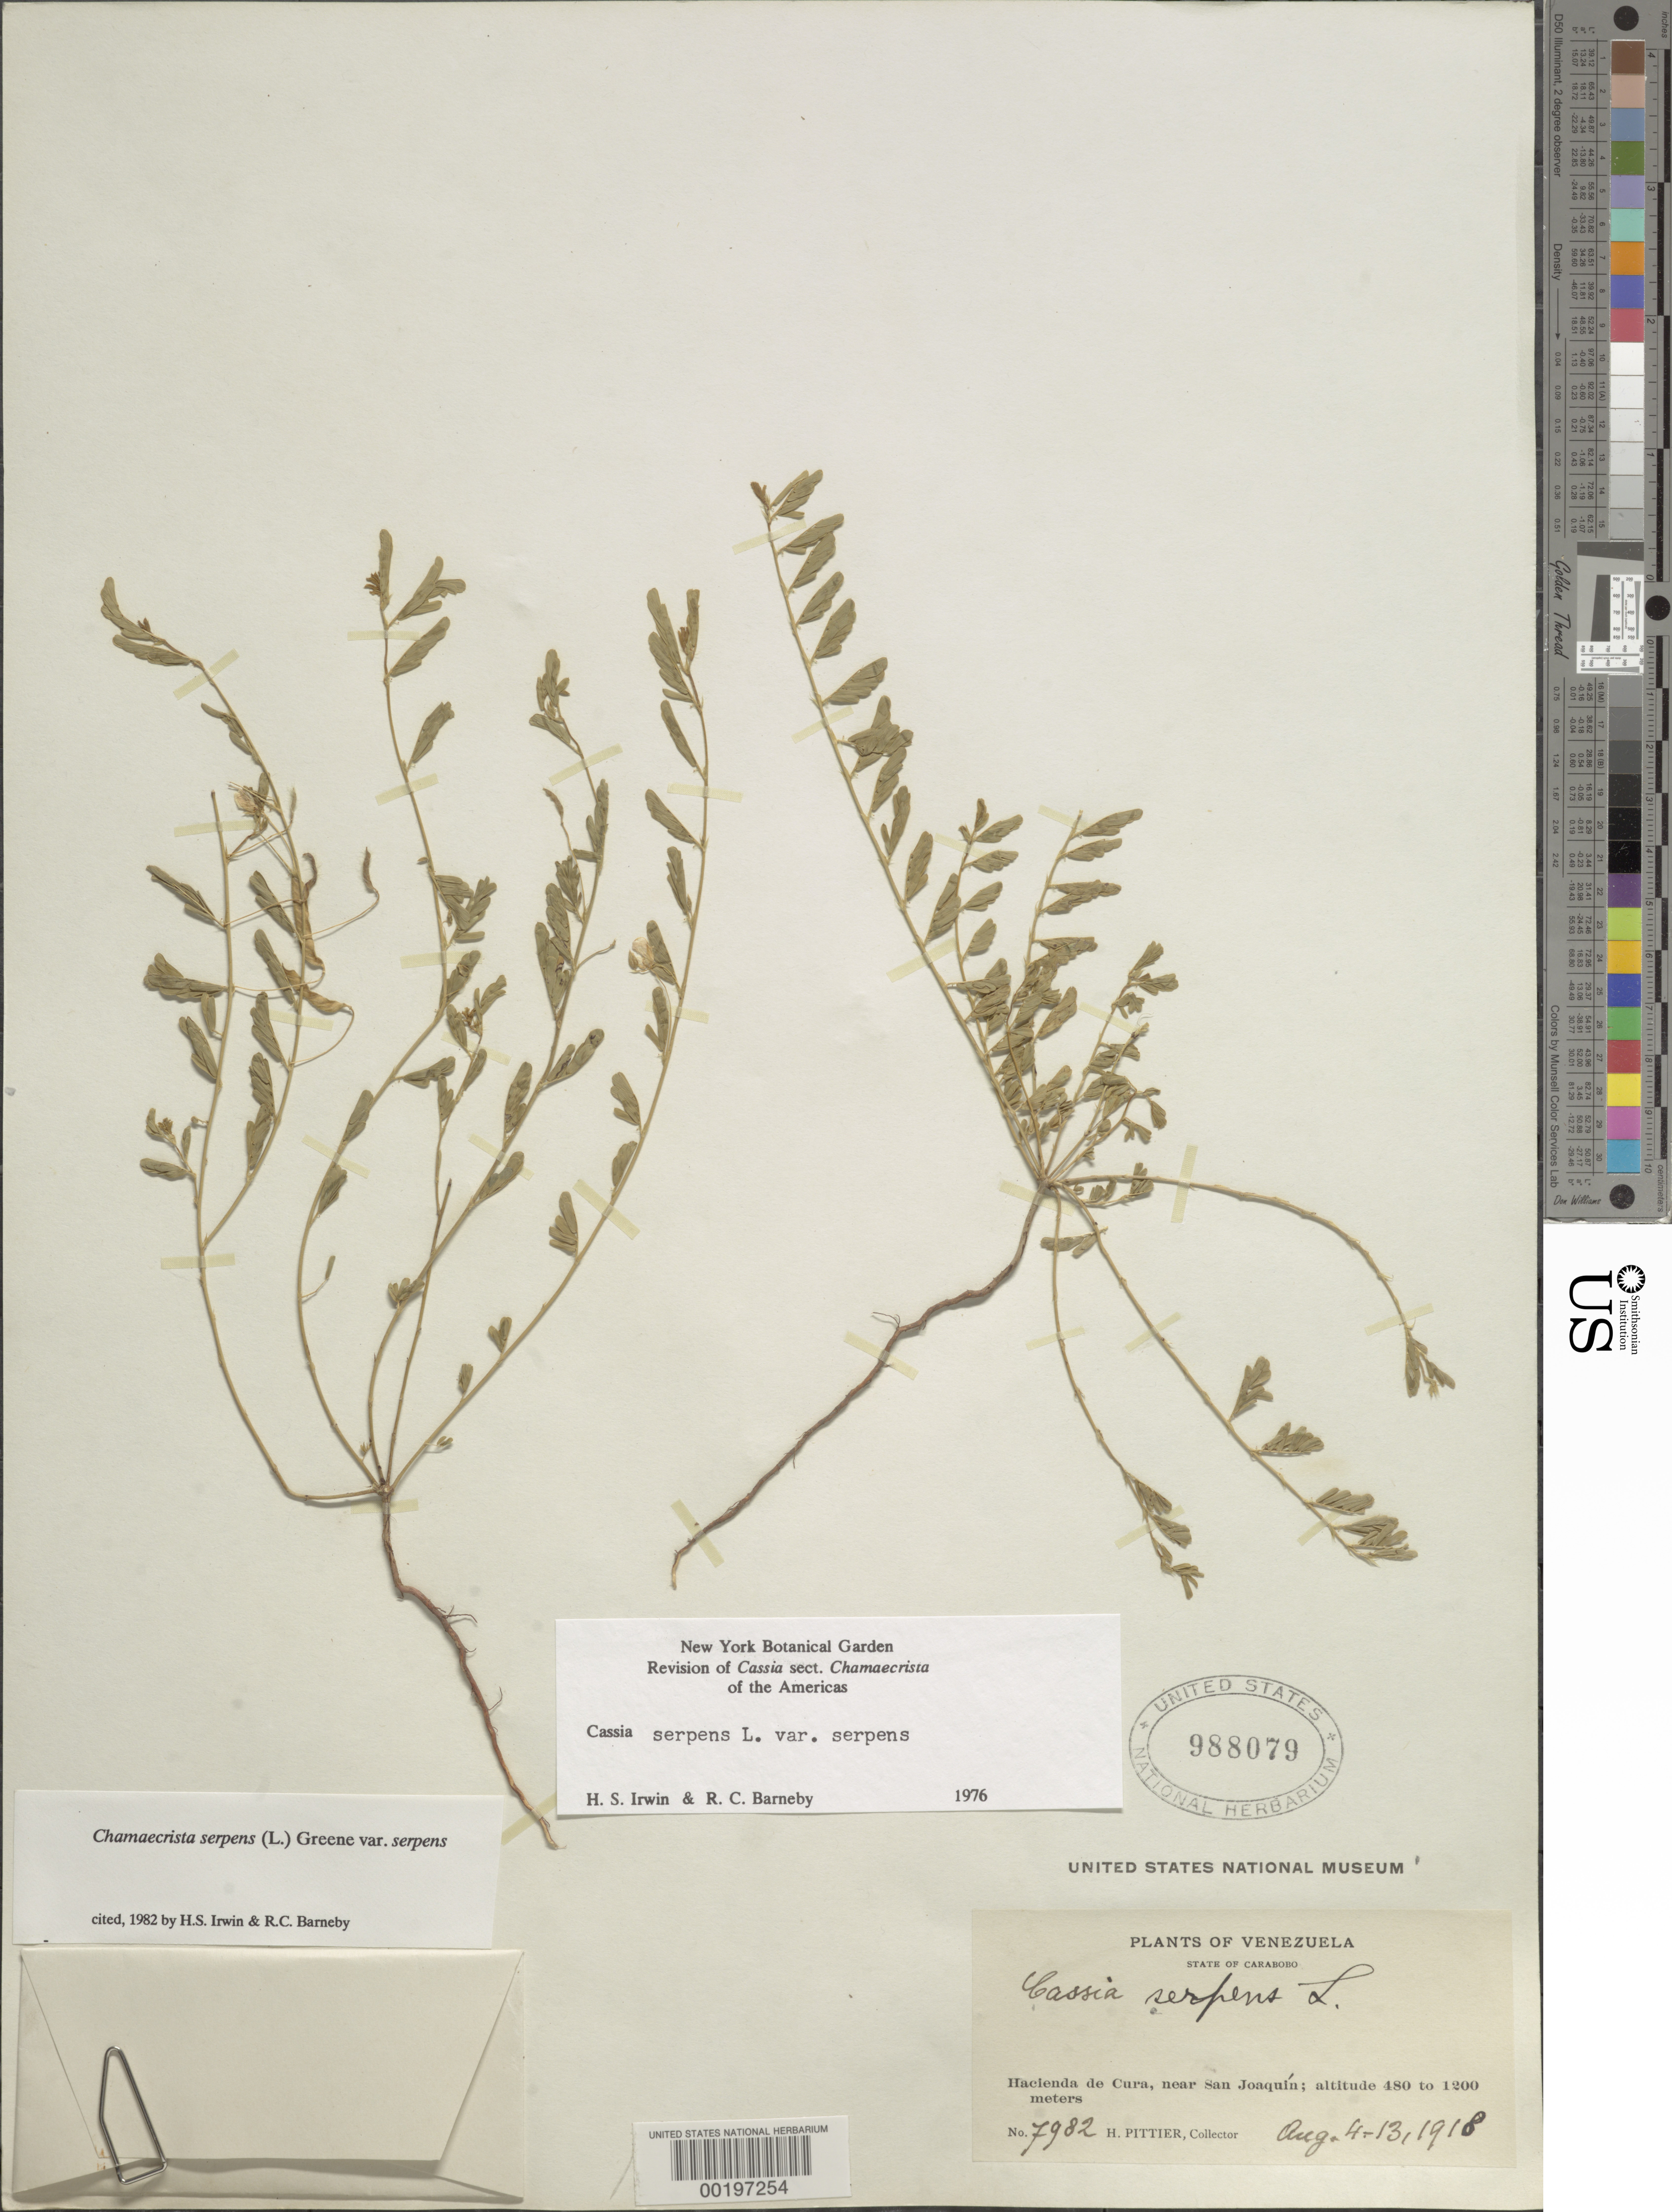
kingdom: Plantae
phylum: Tracheophyta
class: Magnoliopsida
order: Fabales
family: Fabaceae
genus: Chamaecrista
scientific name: Chamaecrista serpens var. serpens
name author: (L.) Greene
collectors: H. F. Pittier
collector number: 7982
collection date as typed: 04 Aug 1918 to 13 Aug 1918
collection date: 1918-08-04/1918-08-13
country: Venezuela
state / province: Carabobo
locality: Hacienda de cura, near san joaquin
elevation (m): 480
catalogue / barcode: US 988079